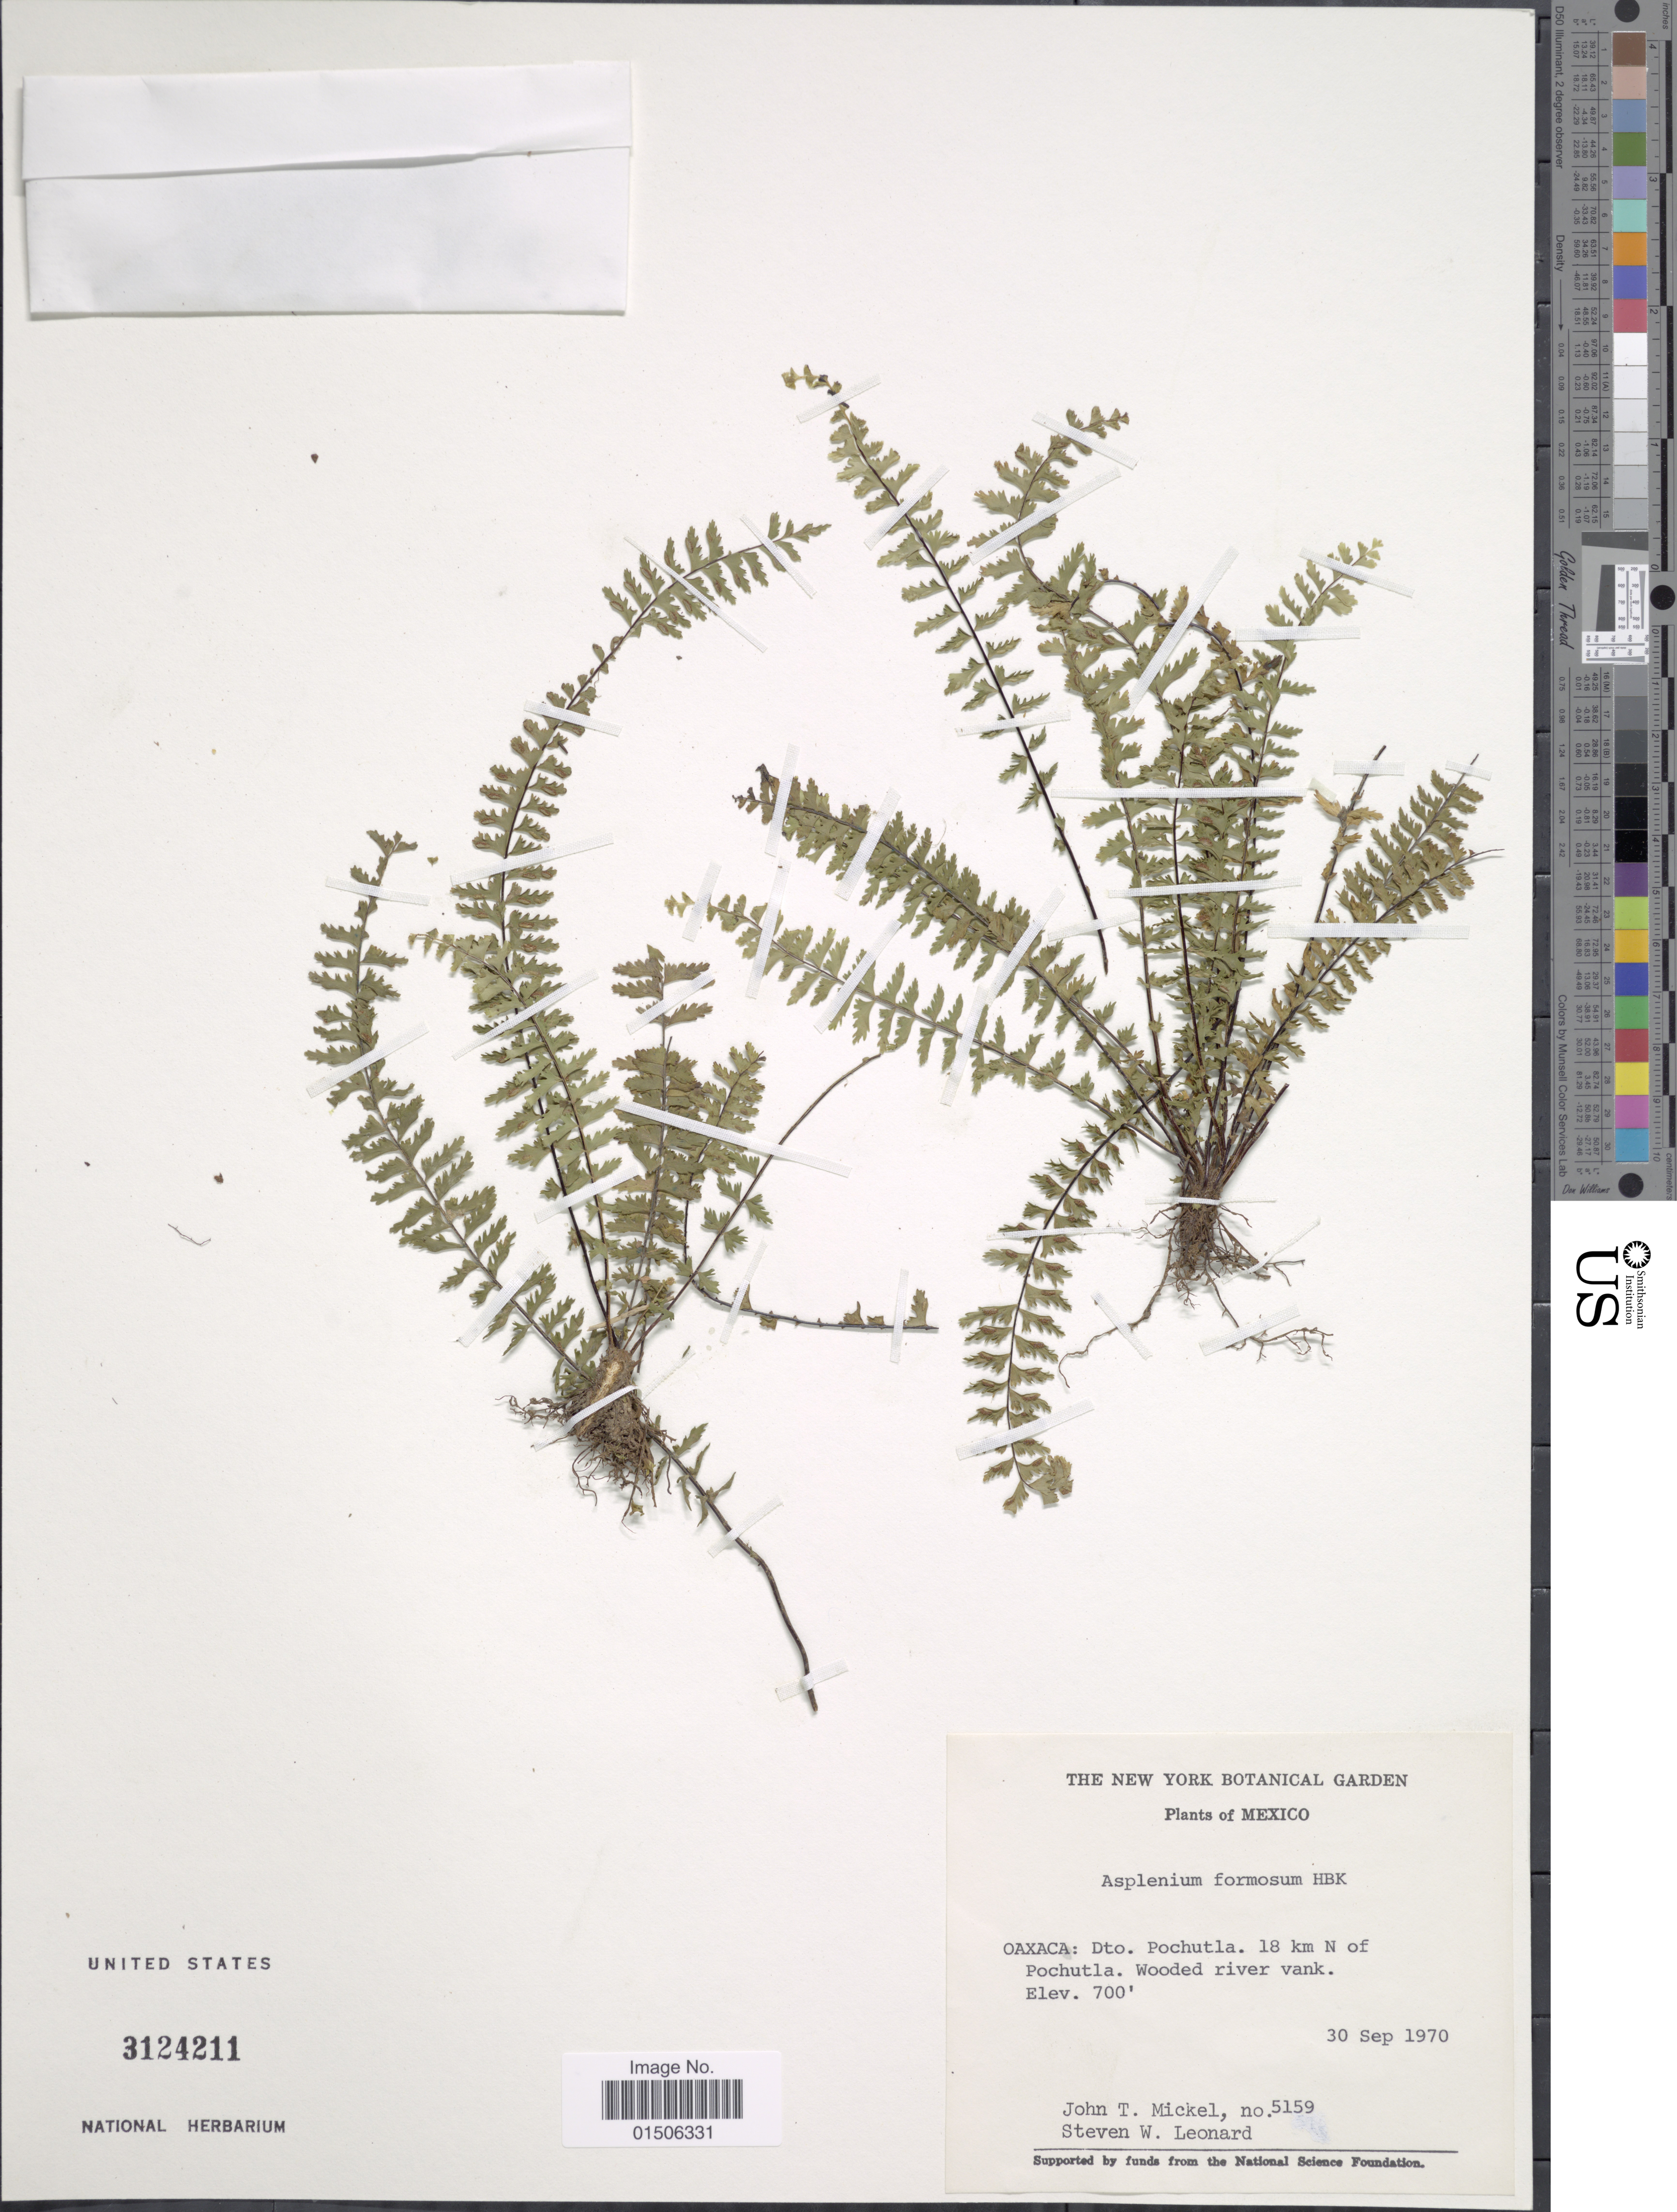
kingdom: Plantae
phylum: Tracheophyta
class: Polypodiopsida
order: Polypodiales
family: Aspleniaceae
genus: Asplenium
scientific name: Asplenium formosum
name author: Willd.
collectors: J. T. Mickel & S. W. Leonard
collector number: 5159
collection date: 1970-09-30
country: Mexico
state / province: Oaxaca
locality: Dto Pochutla. 18 km N of Pochutla. Wooded river bank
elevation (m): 213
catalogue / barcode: US 3124211